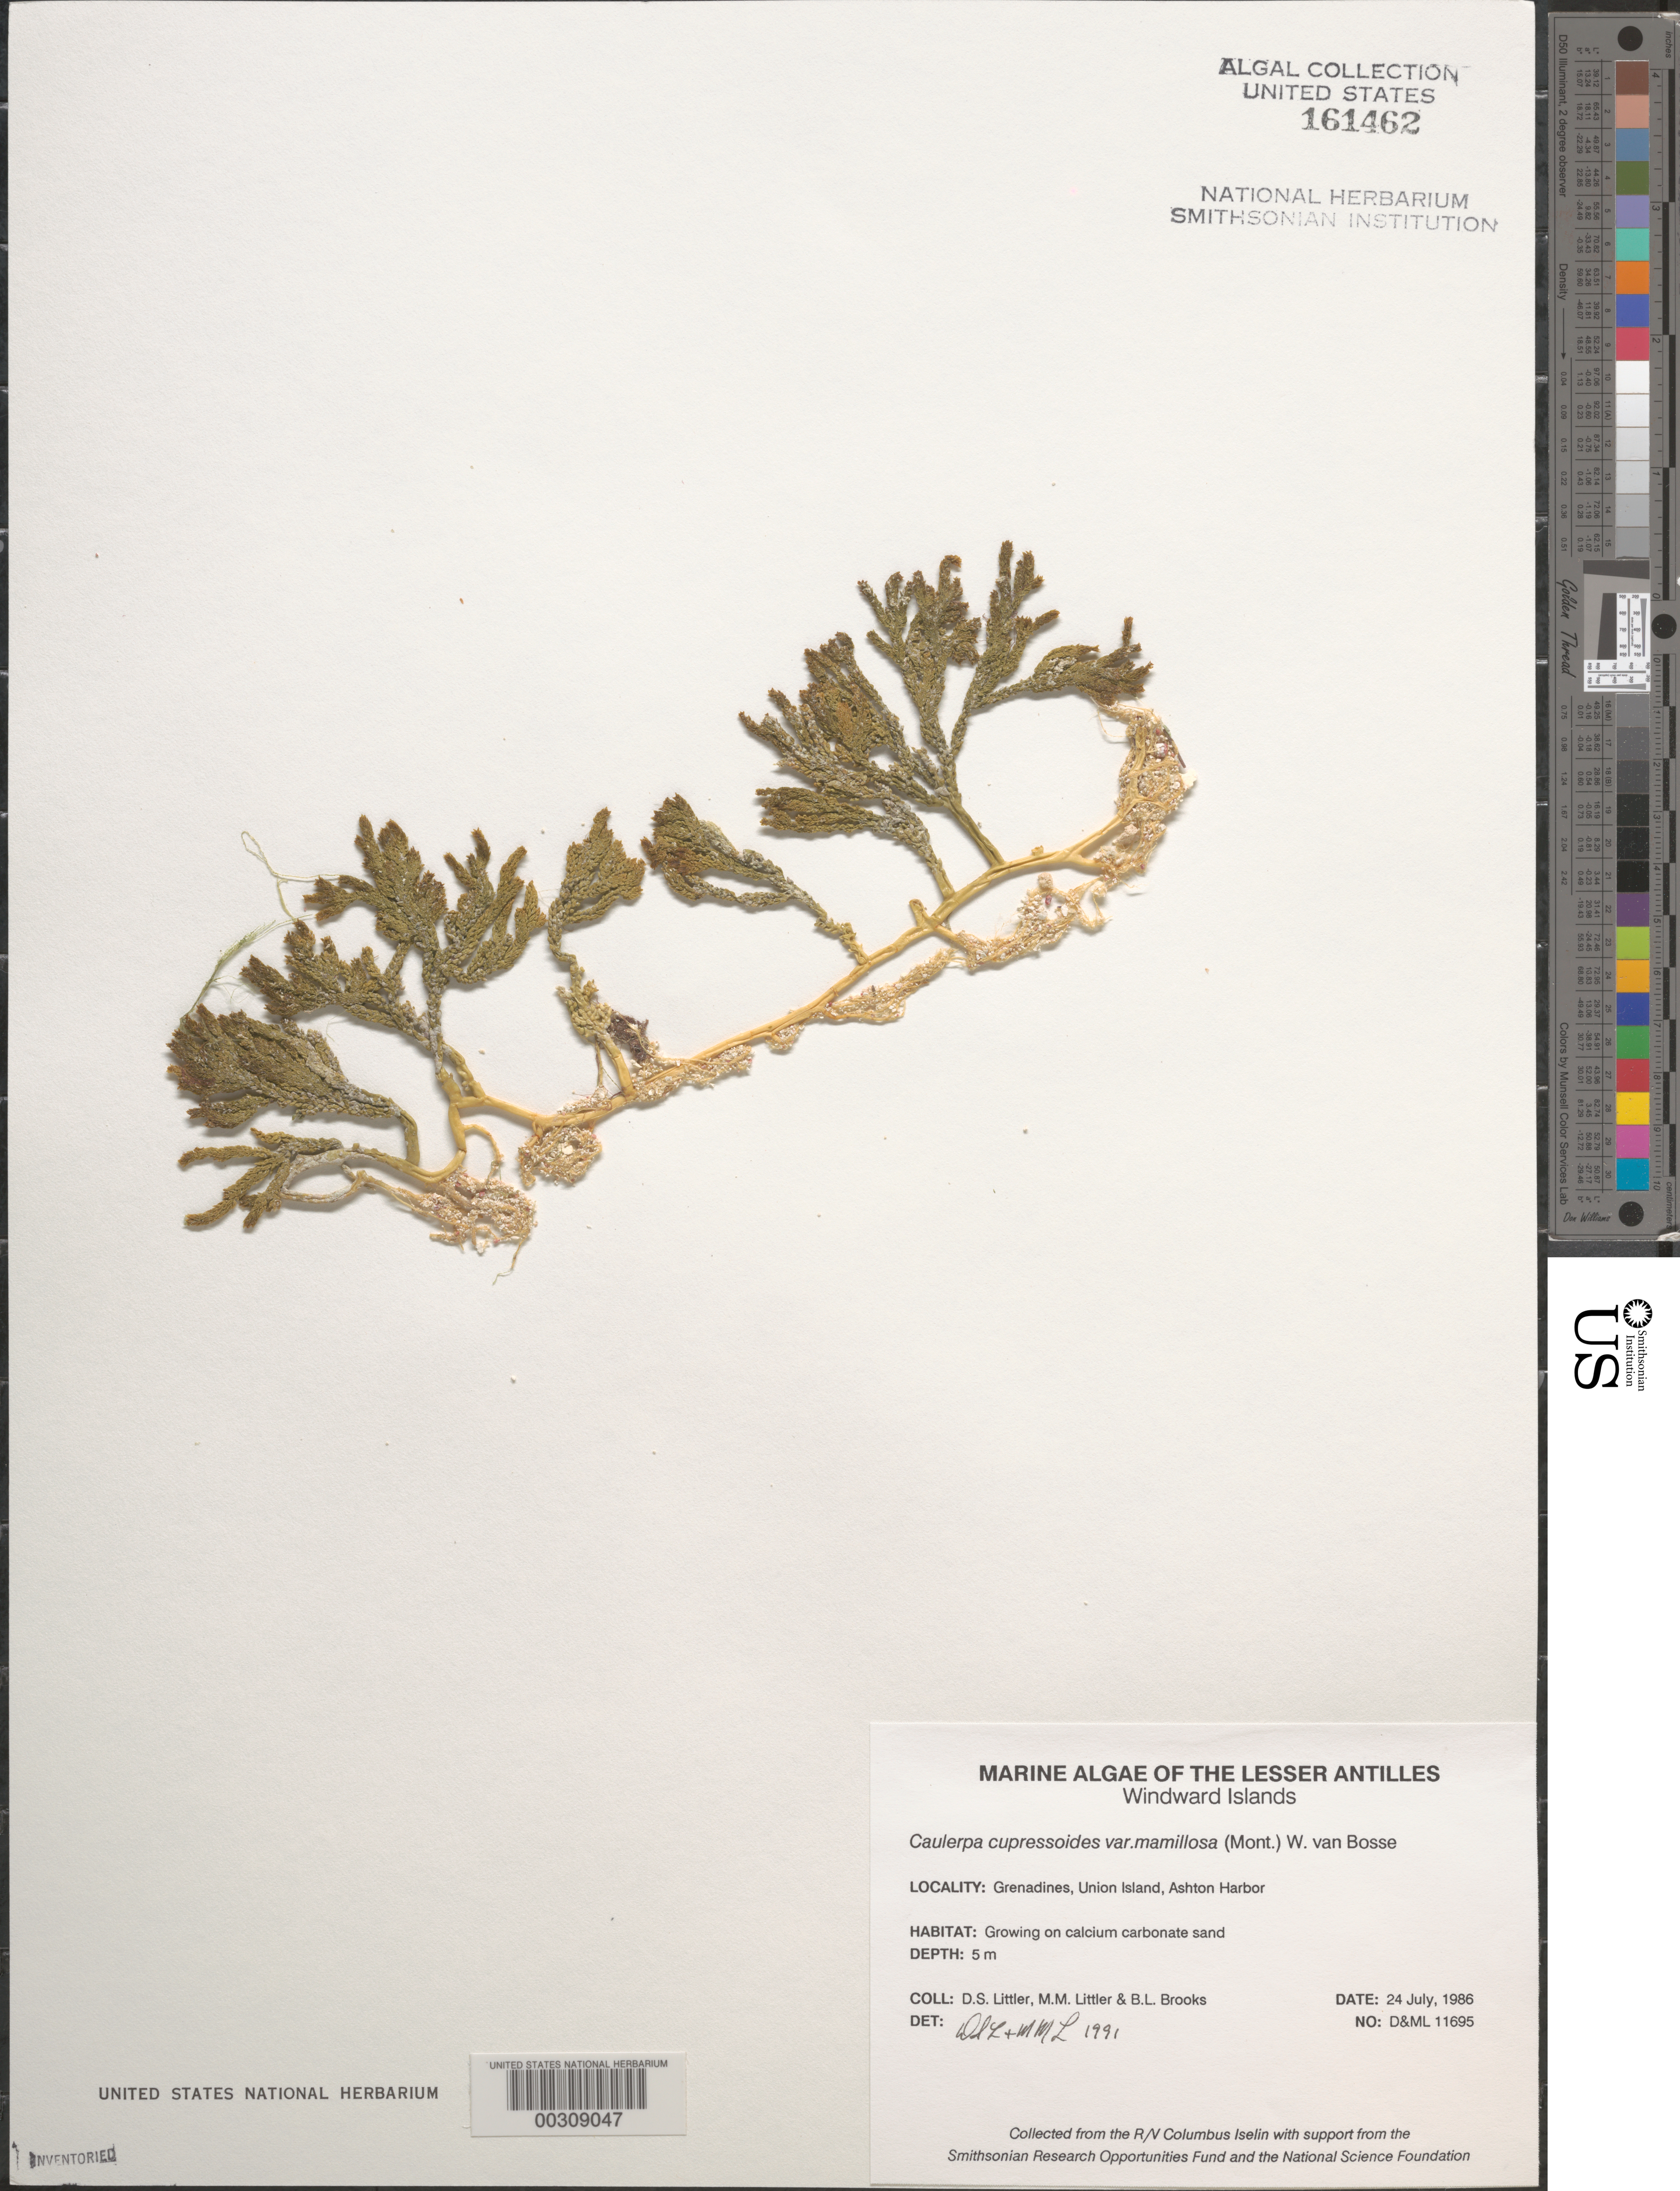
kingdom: Plantae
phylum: Chlorophyta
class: Ulvophyceae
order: Bryopsidales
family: Caulerpaceae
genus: Caulerpa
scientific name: Caulerpa cupressoides var. mamillosa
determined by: Littler, D. S.; Littler, M. M.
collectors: D. S. Littler, M. M. Littler & B. Brooks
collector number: D&ML 11695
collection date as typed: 24 Jul 1986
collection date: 1986-07-24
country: St. Vincent - Grenadines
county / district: Grenadines Parish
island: Union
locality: Ashton Harbor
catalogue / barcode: US 161462